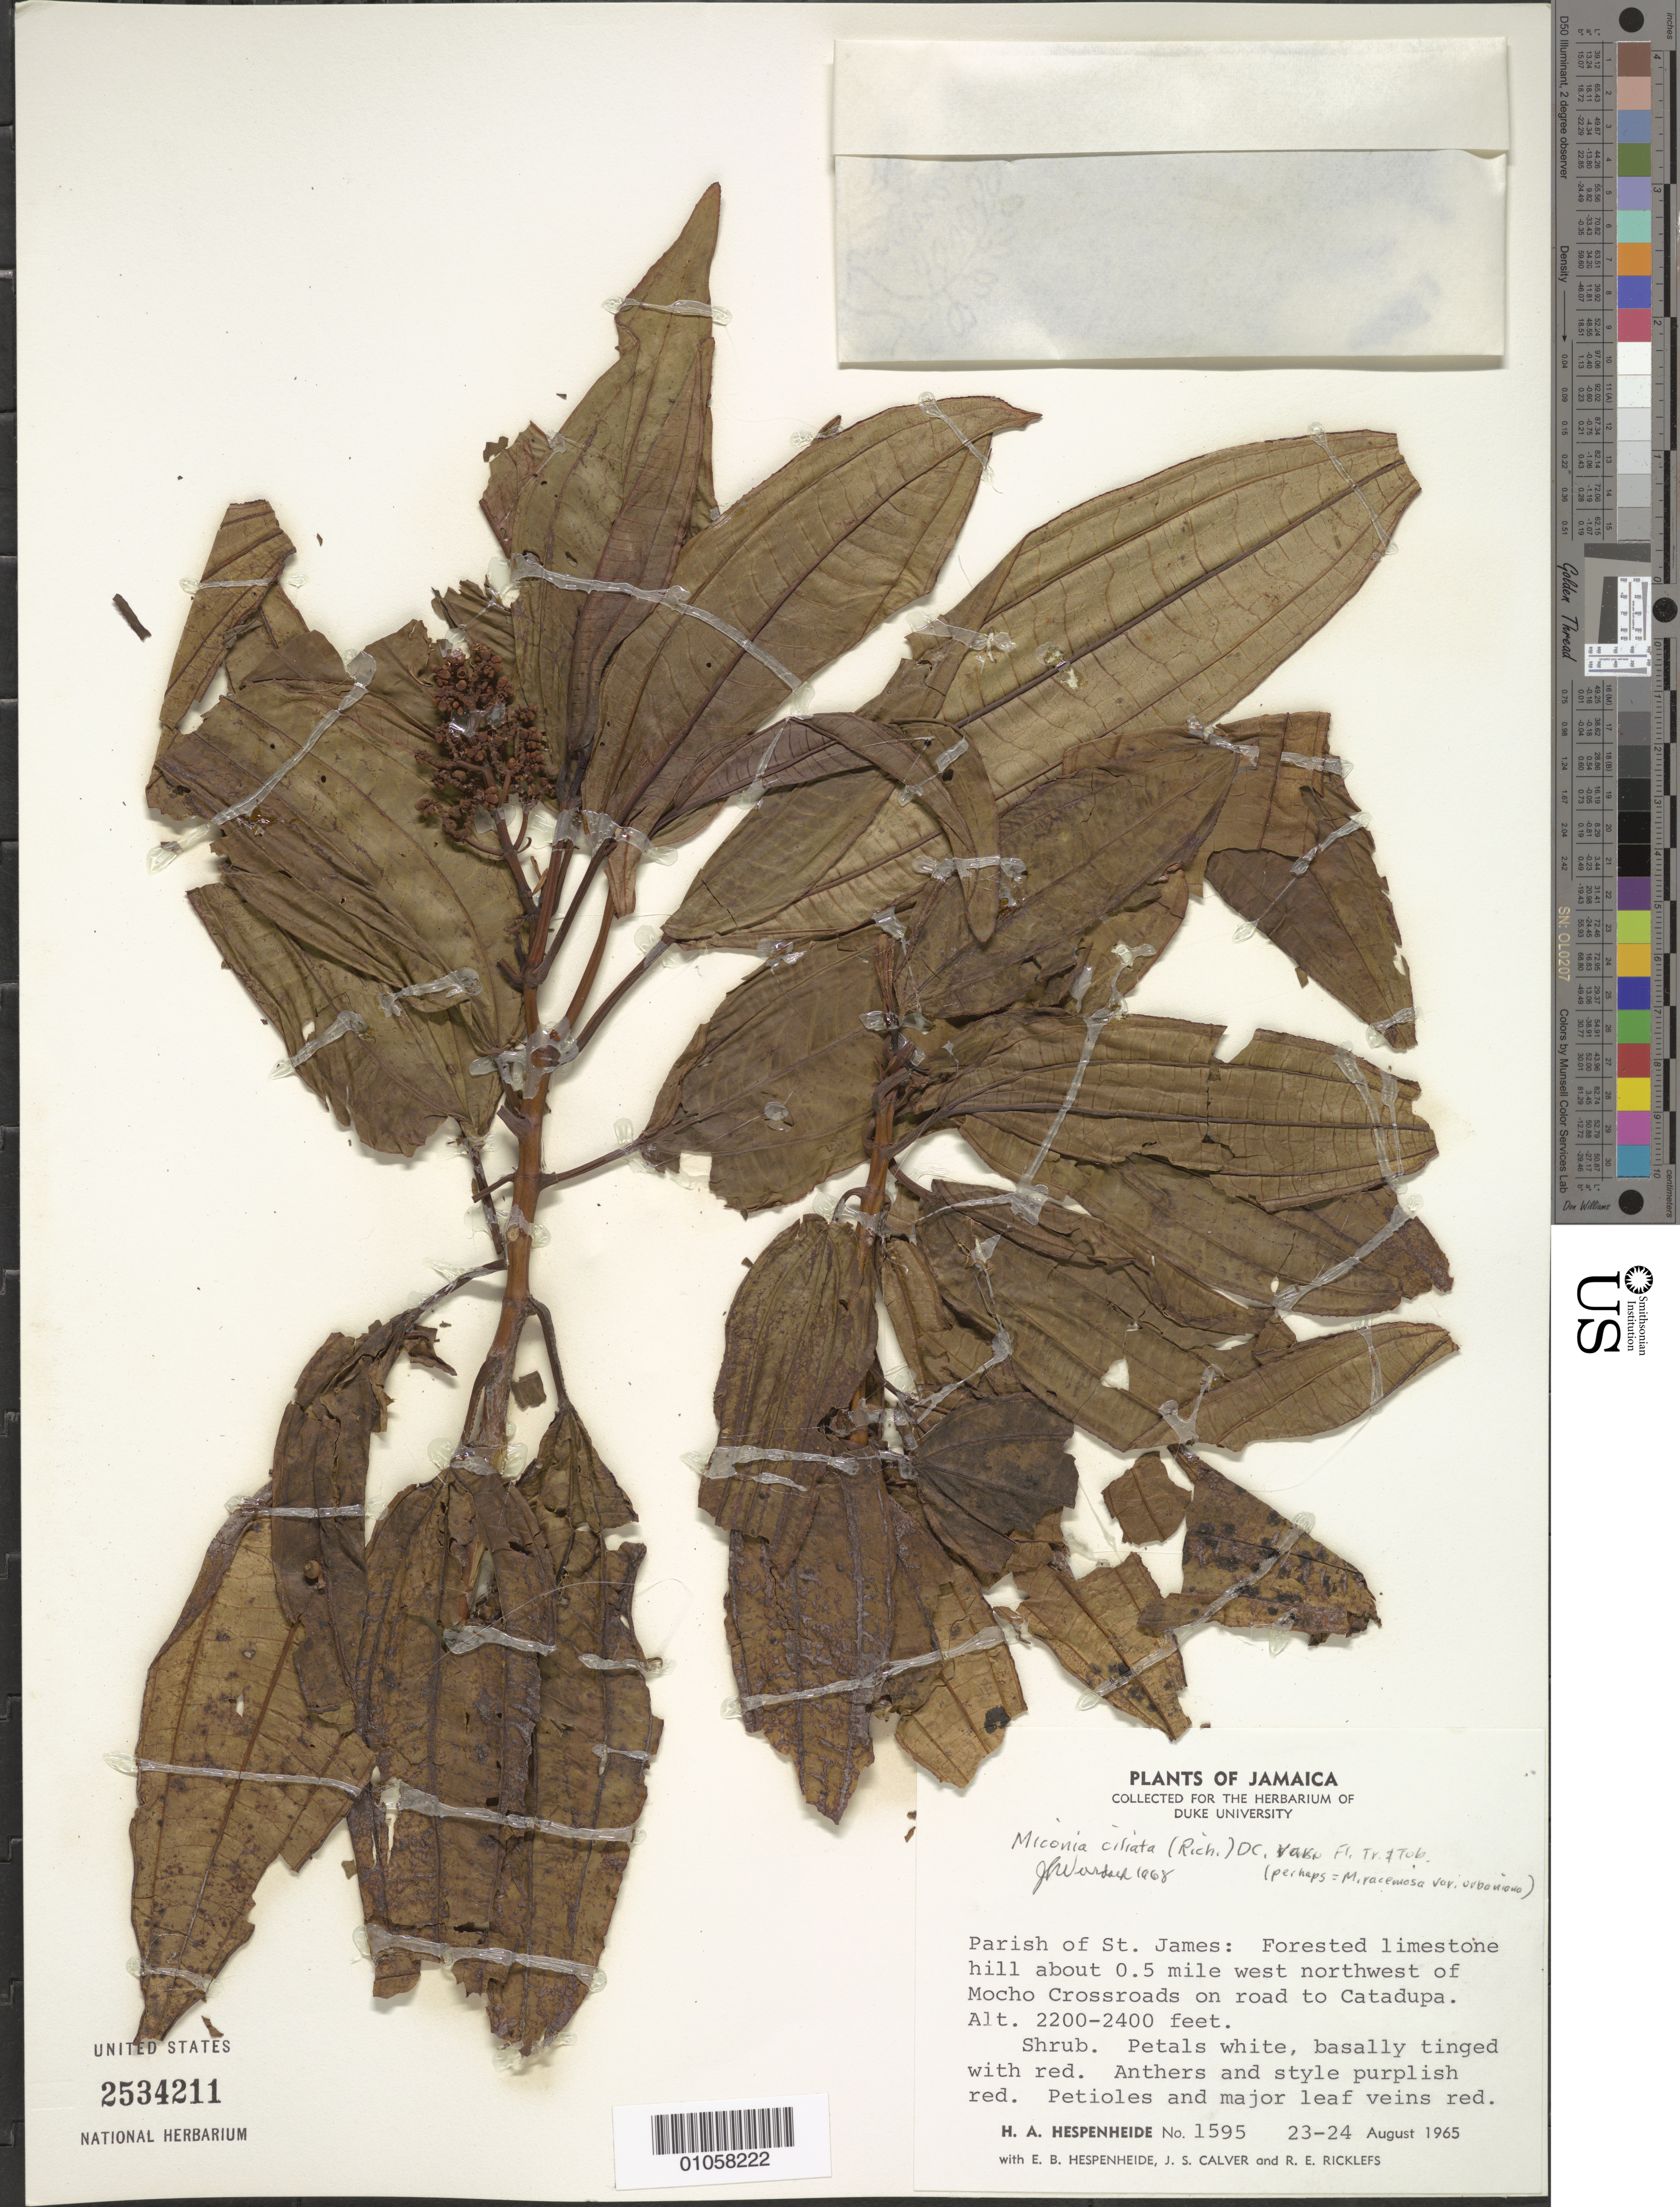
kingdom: Plantae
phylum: Tracheophyta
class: Magnoliopsida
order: Myrtales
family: Melastomataceae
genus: Miconia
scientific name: Miconia ciliata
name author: (Rich.) DC.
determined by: Wurdack, John J., (US), US (UNITED STATES)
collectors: H. A. Hespenheide, E. Hespenheide, J. Calver & R. Ricklefs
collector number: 1595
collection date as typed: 23 Aug 1965 to 24 Aug 1965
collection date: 1965-08-23/1965-08-24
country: Jamaica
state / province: Saint James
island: Jamaica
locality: Mocho Crossroads, 0.5 mile WNW on road to Catadupa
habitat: Forested limestone hill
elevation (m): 671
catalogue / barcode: US 2534211